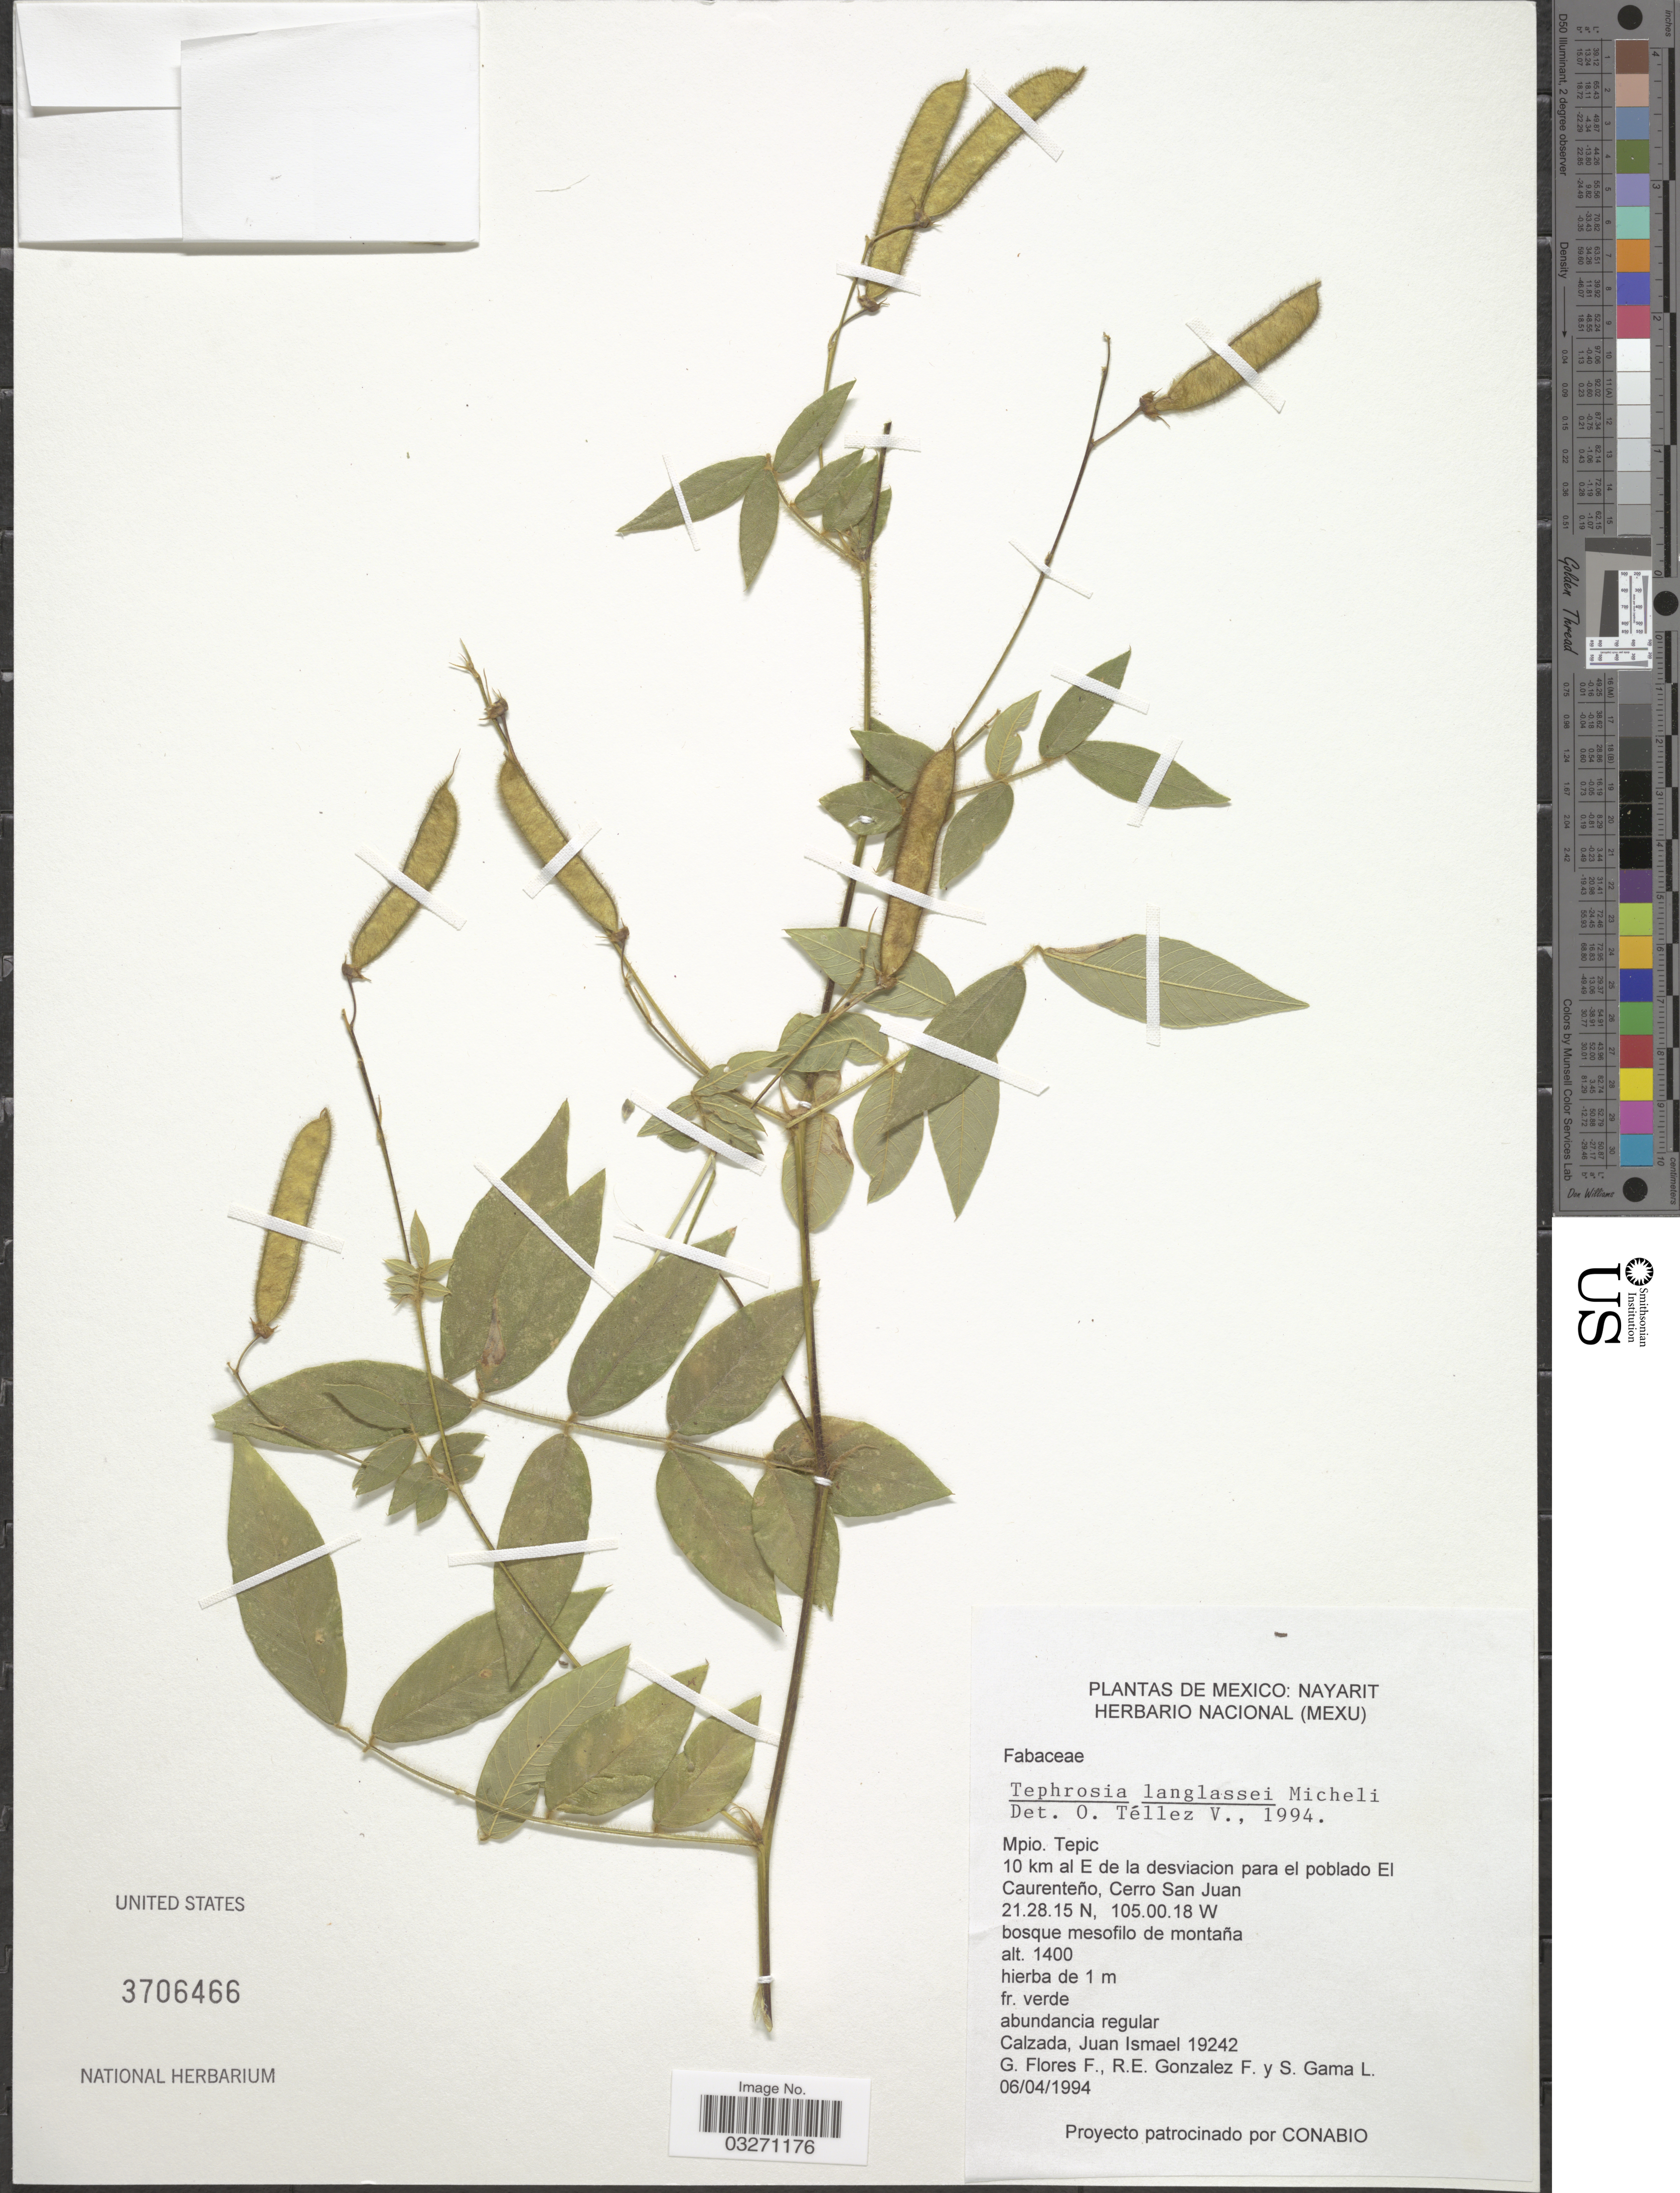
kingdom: Plantae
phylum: Tracheophyta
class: Magnoliopsida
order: Fabales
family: Fabaceae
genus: Tephrosia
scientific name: Tephrosia langlassei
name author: Micheli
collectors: J. I. Calzada, G. Flores F., R. E. Gonzalez F. & S. Gama López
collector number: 19242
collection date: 1994-04-06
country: Mexico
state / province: Nayarit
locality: Mpio. Tepic, 10 km al E de la desviacion para el poblado El Caurenteño, Cerro San Juan.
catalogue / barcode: US 3706466